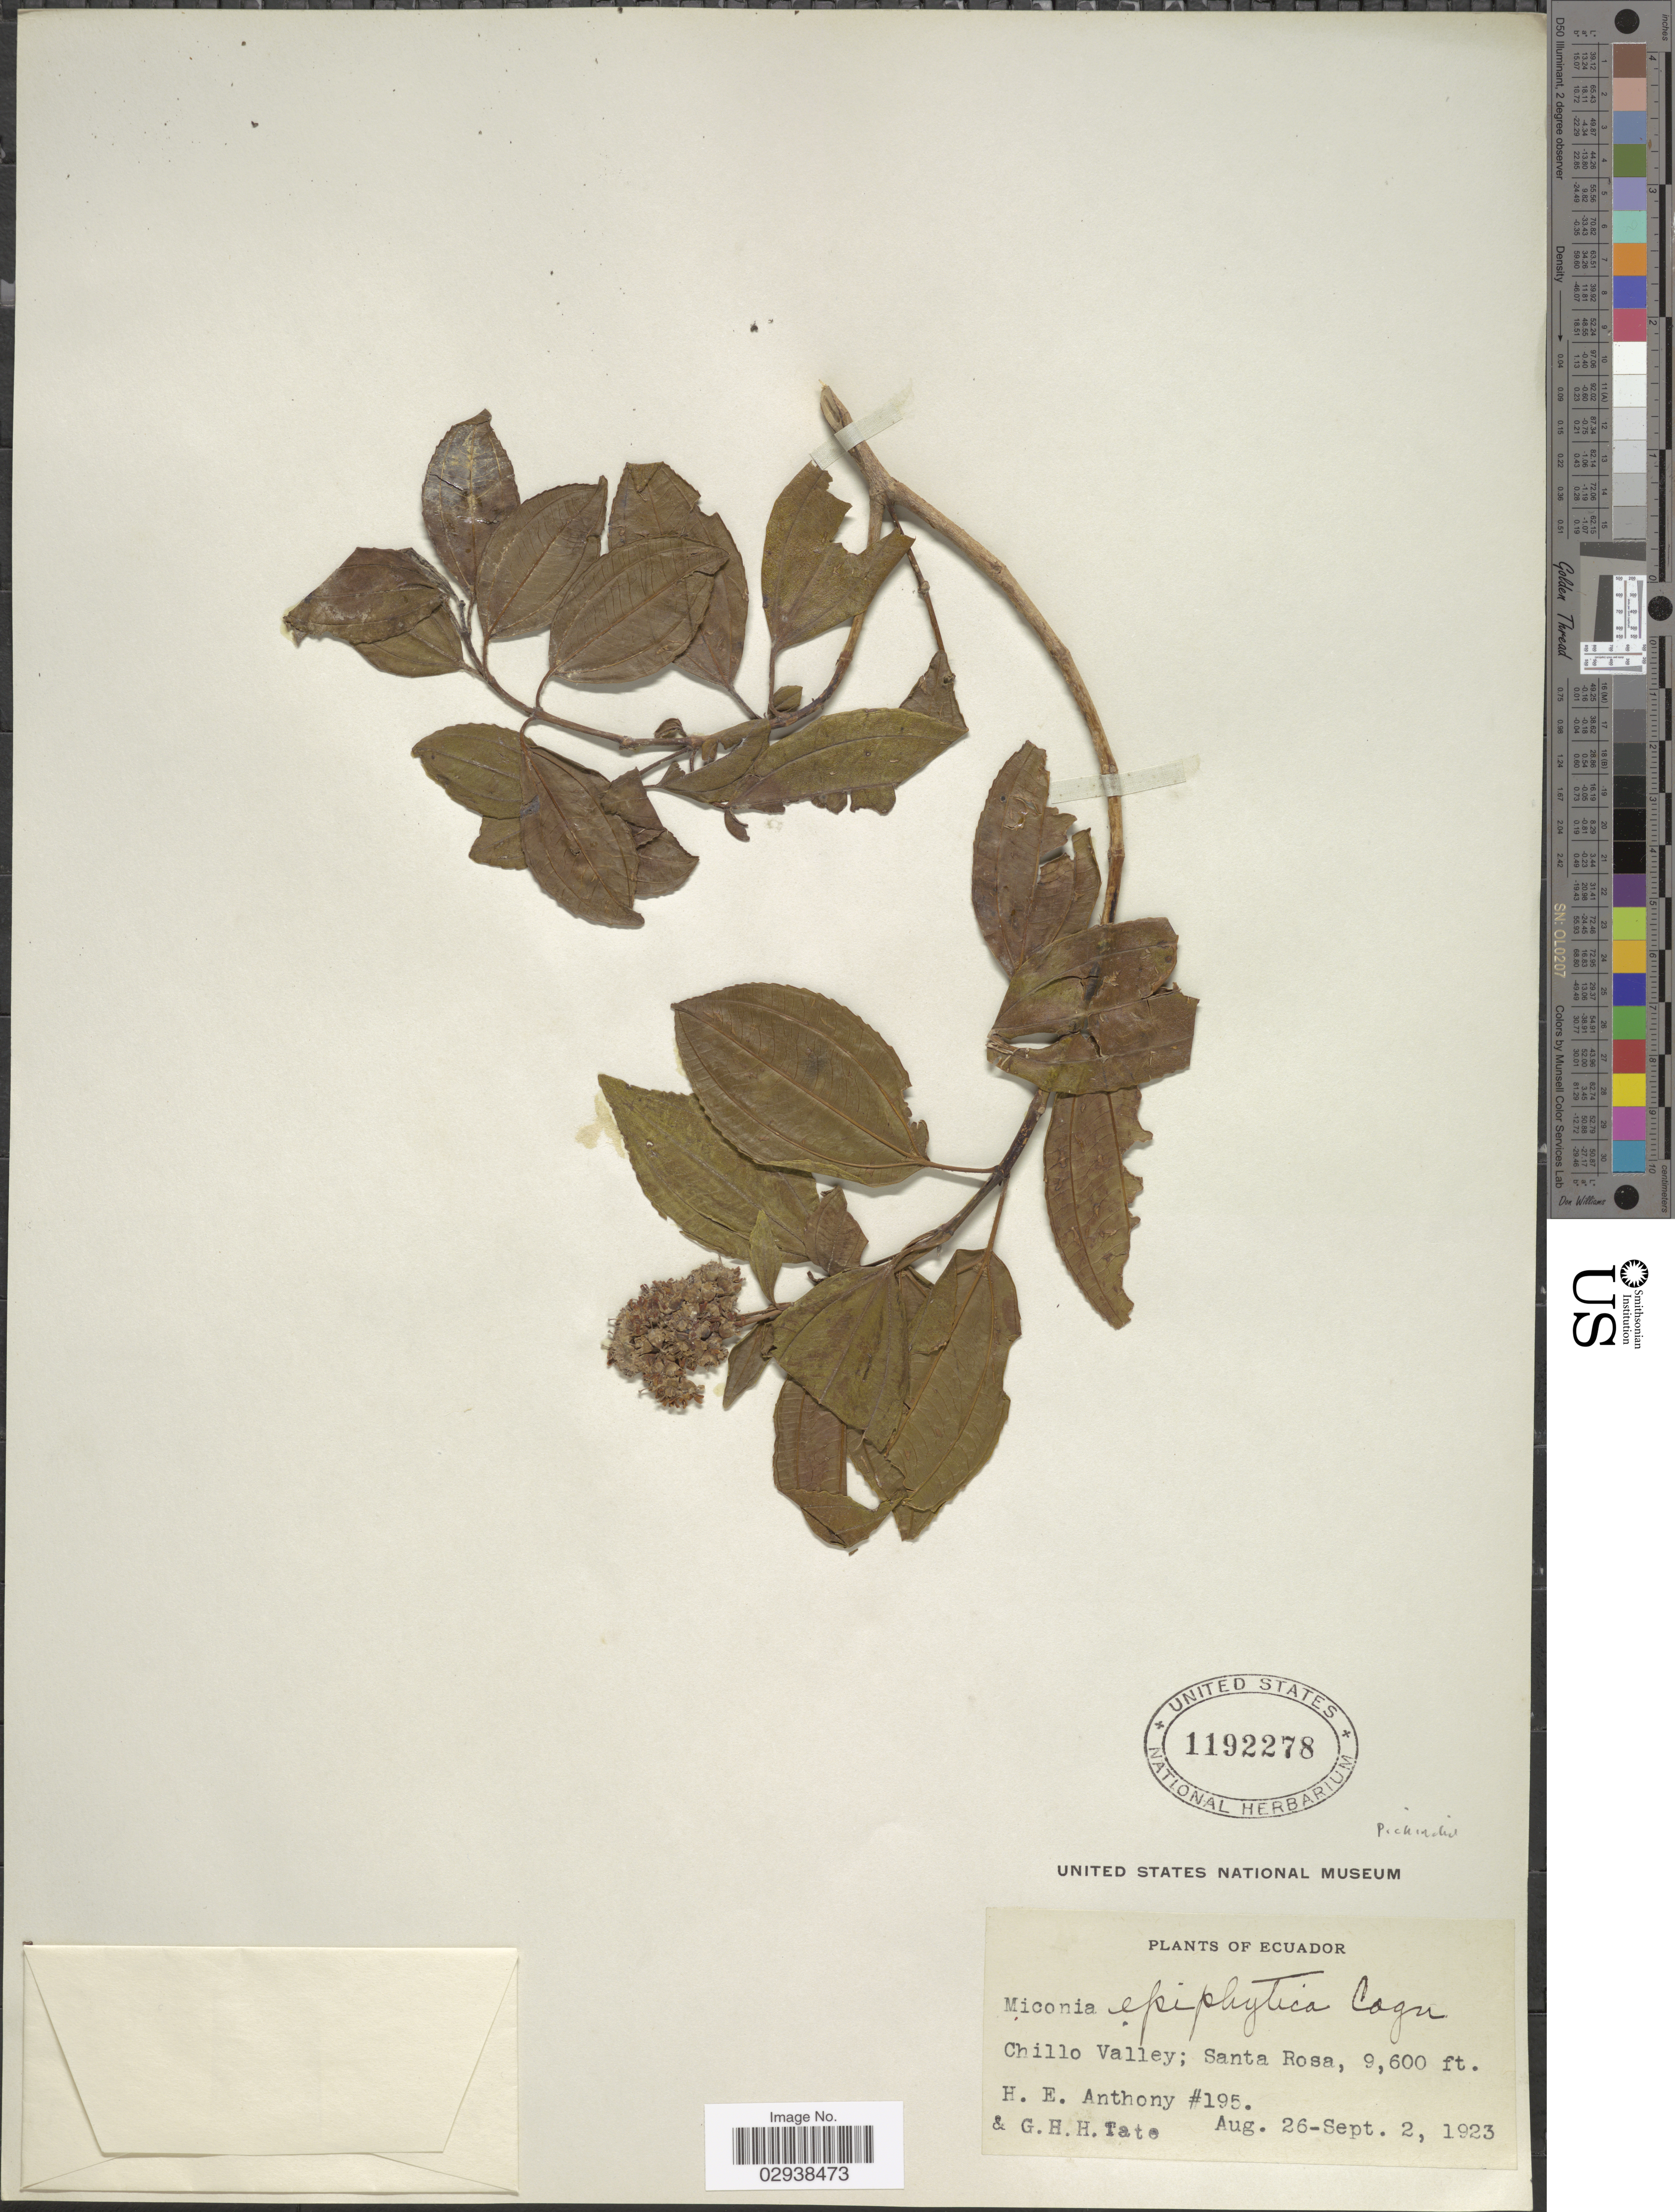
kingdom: Plantae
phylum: Tracheophyta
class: Magnoliopsida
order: Myrtales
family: Melastomataceae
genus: Miconia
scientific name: Miconia crocea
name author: (Desr.) Naudin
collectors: H. E. Anthony & G. H. H.Tate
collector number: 195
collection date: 1923-08-26/1923-09-02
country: Ecuador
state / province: El Oro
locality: Chillo Valley; Santa Rosa.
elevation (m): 2926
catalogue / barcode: US 1192278